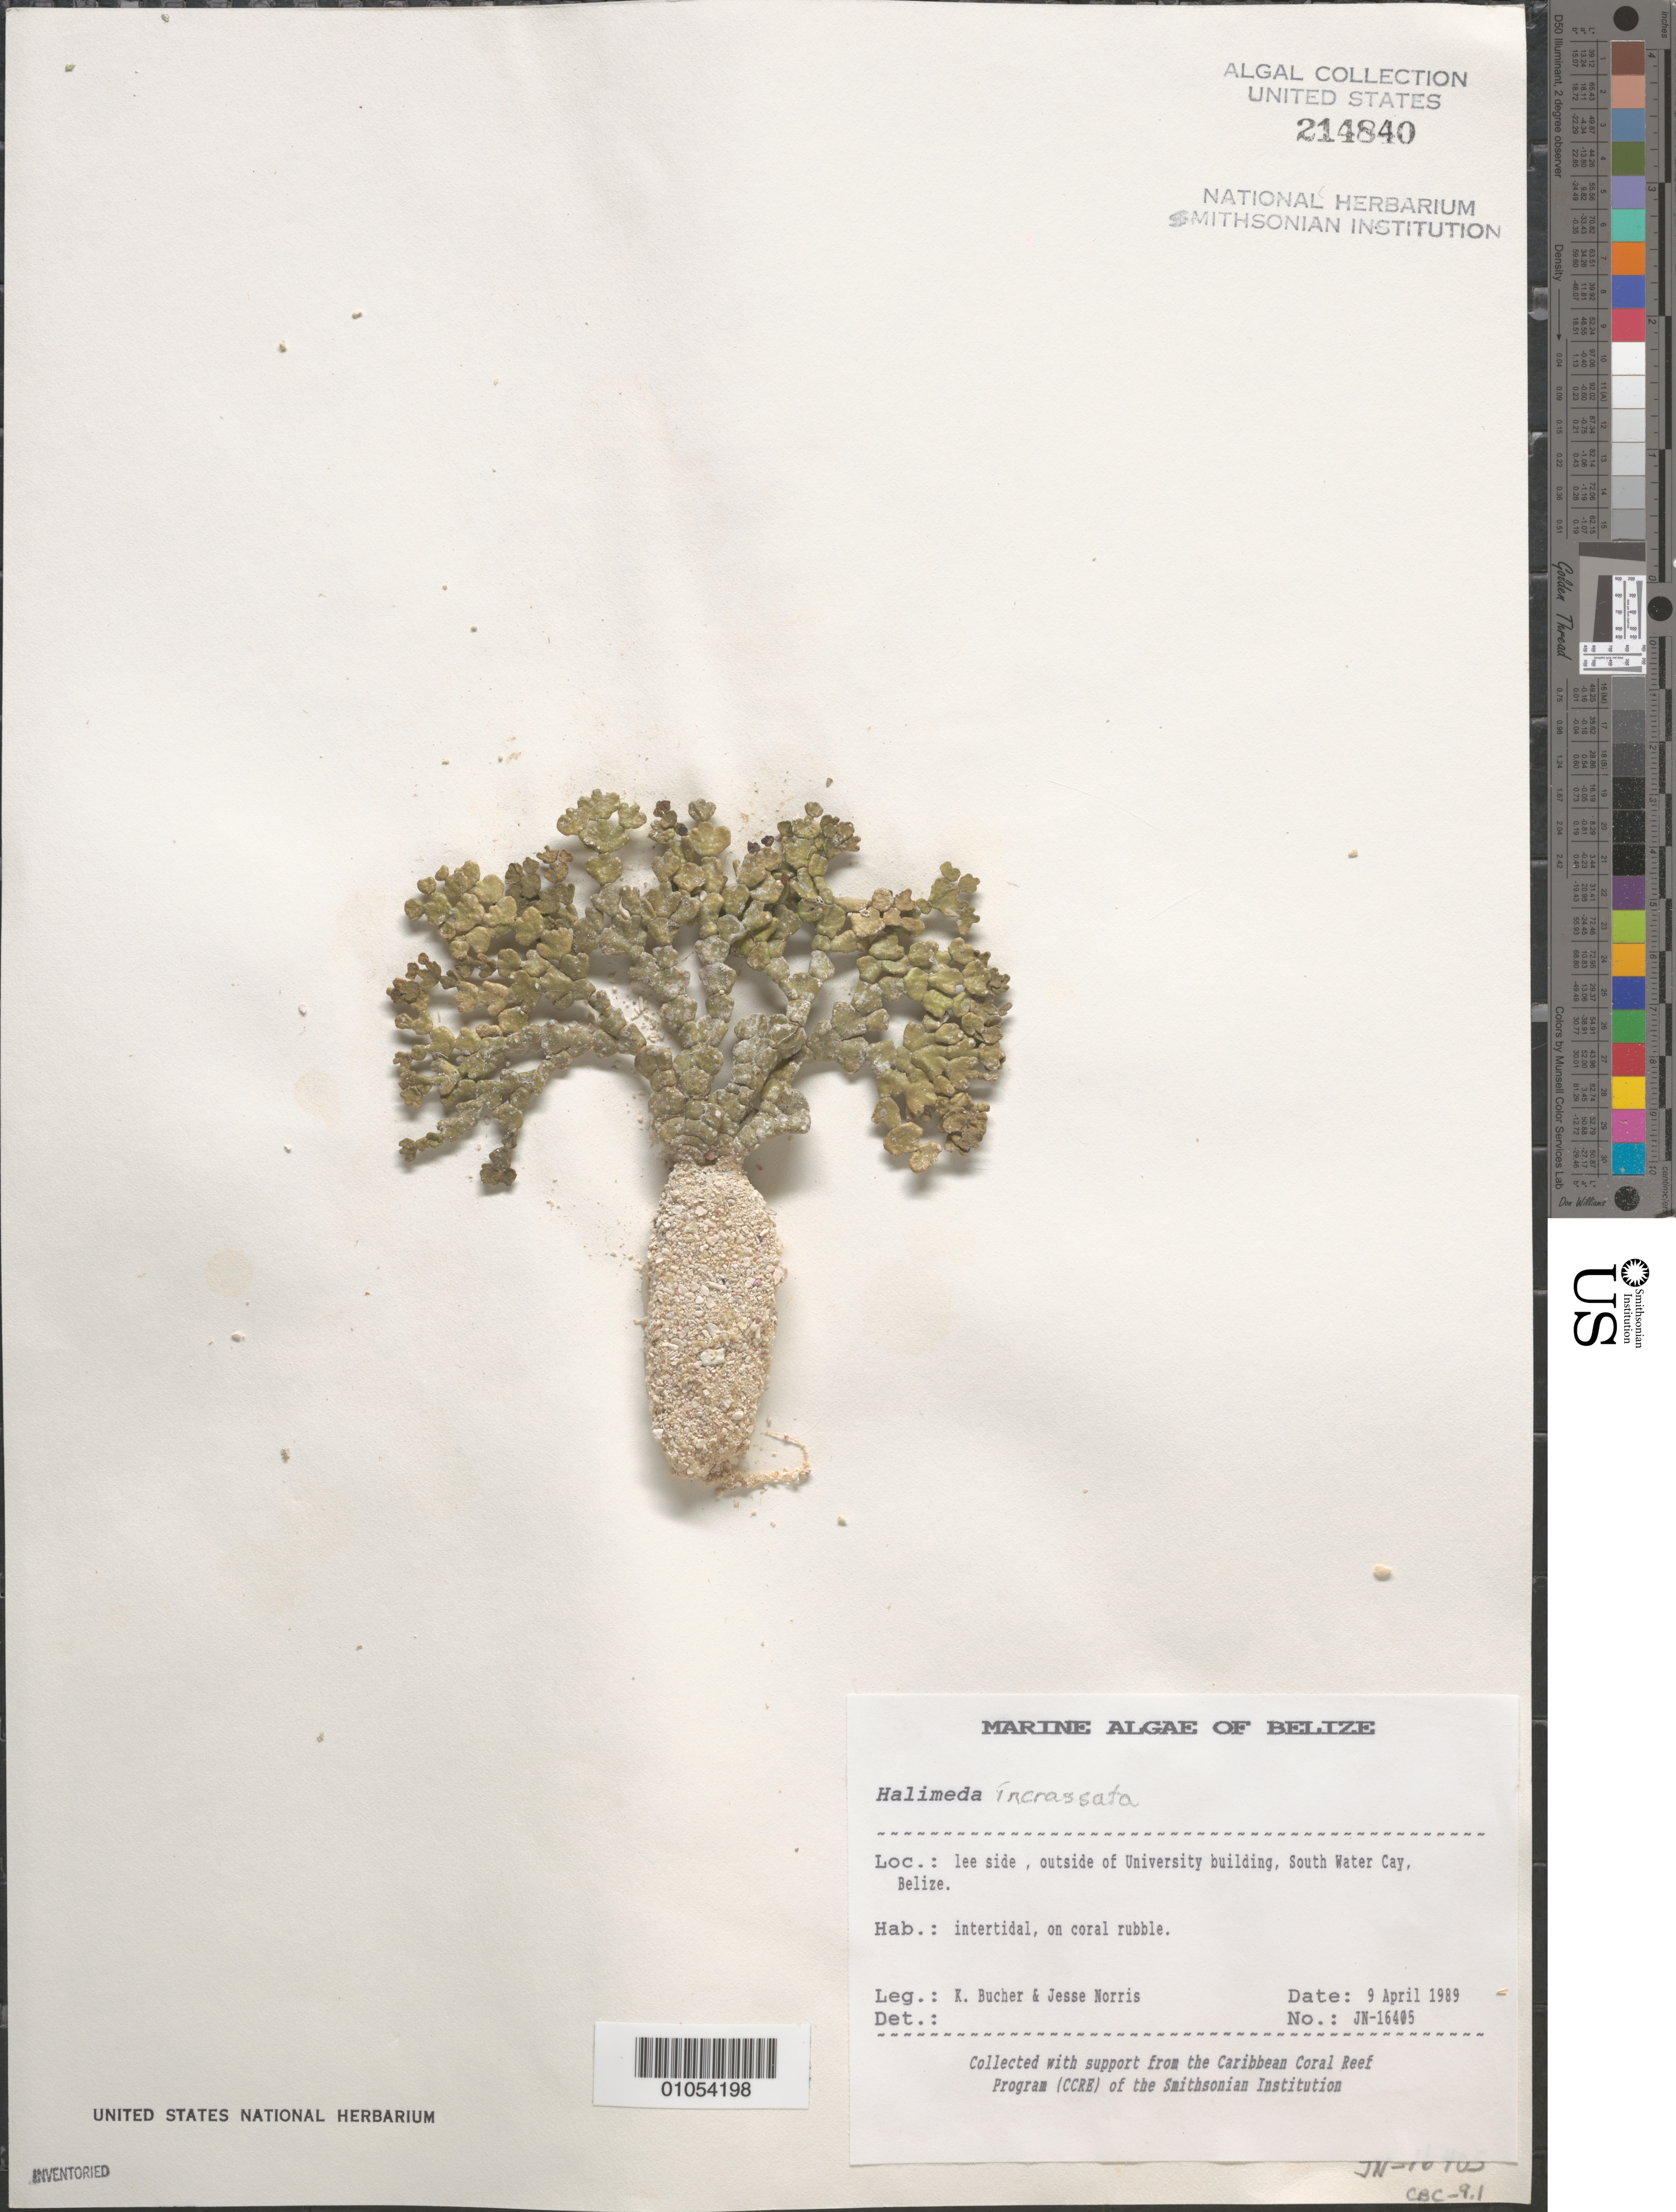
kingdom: Plantae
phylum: Chlorophyta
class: Ulvophyceae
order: Bryopsidales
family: Halimedaceae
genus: Halimeda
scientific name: Halimeda incrassata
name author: (J. Ellis) J.V.Lamouroux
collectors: G. C. Bucher & J. A. Norris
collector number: JN-16405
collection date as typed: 09 Apr 1989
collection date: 1989-04-09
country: Belize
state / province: Stann Creek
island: South Water Cay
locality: Lee side, outside of University building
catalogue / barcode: US 214840